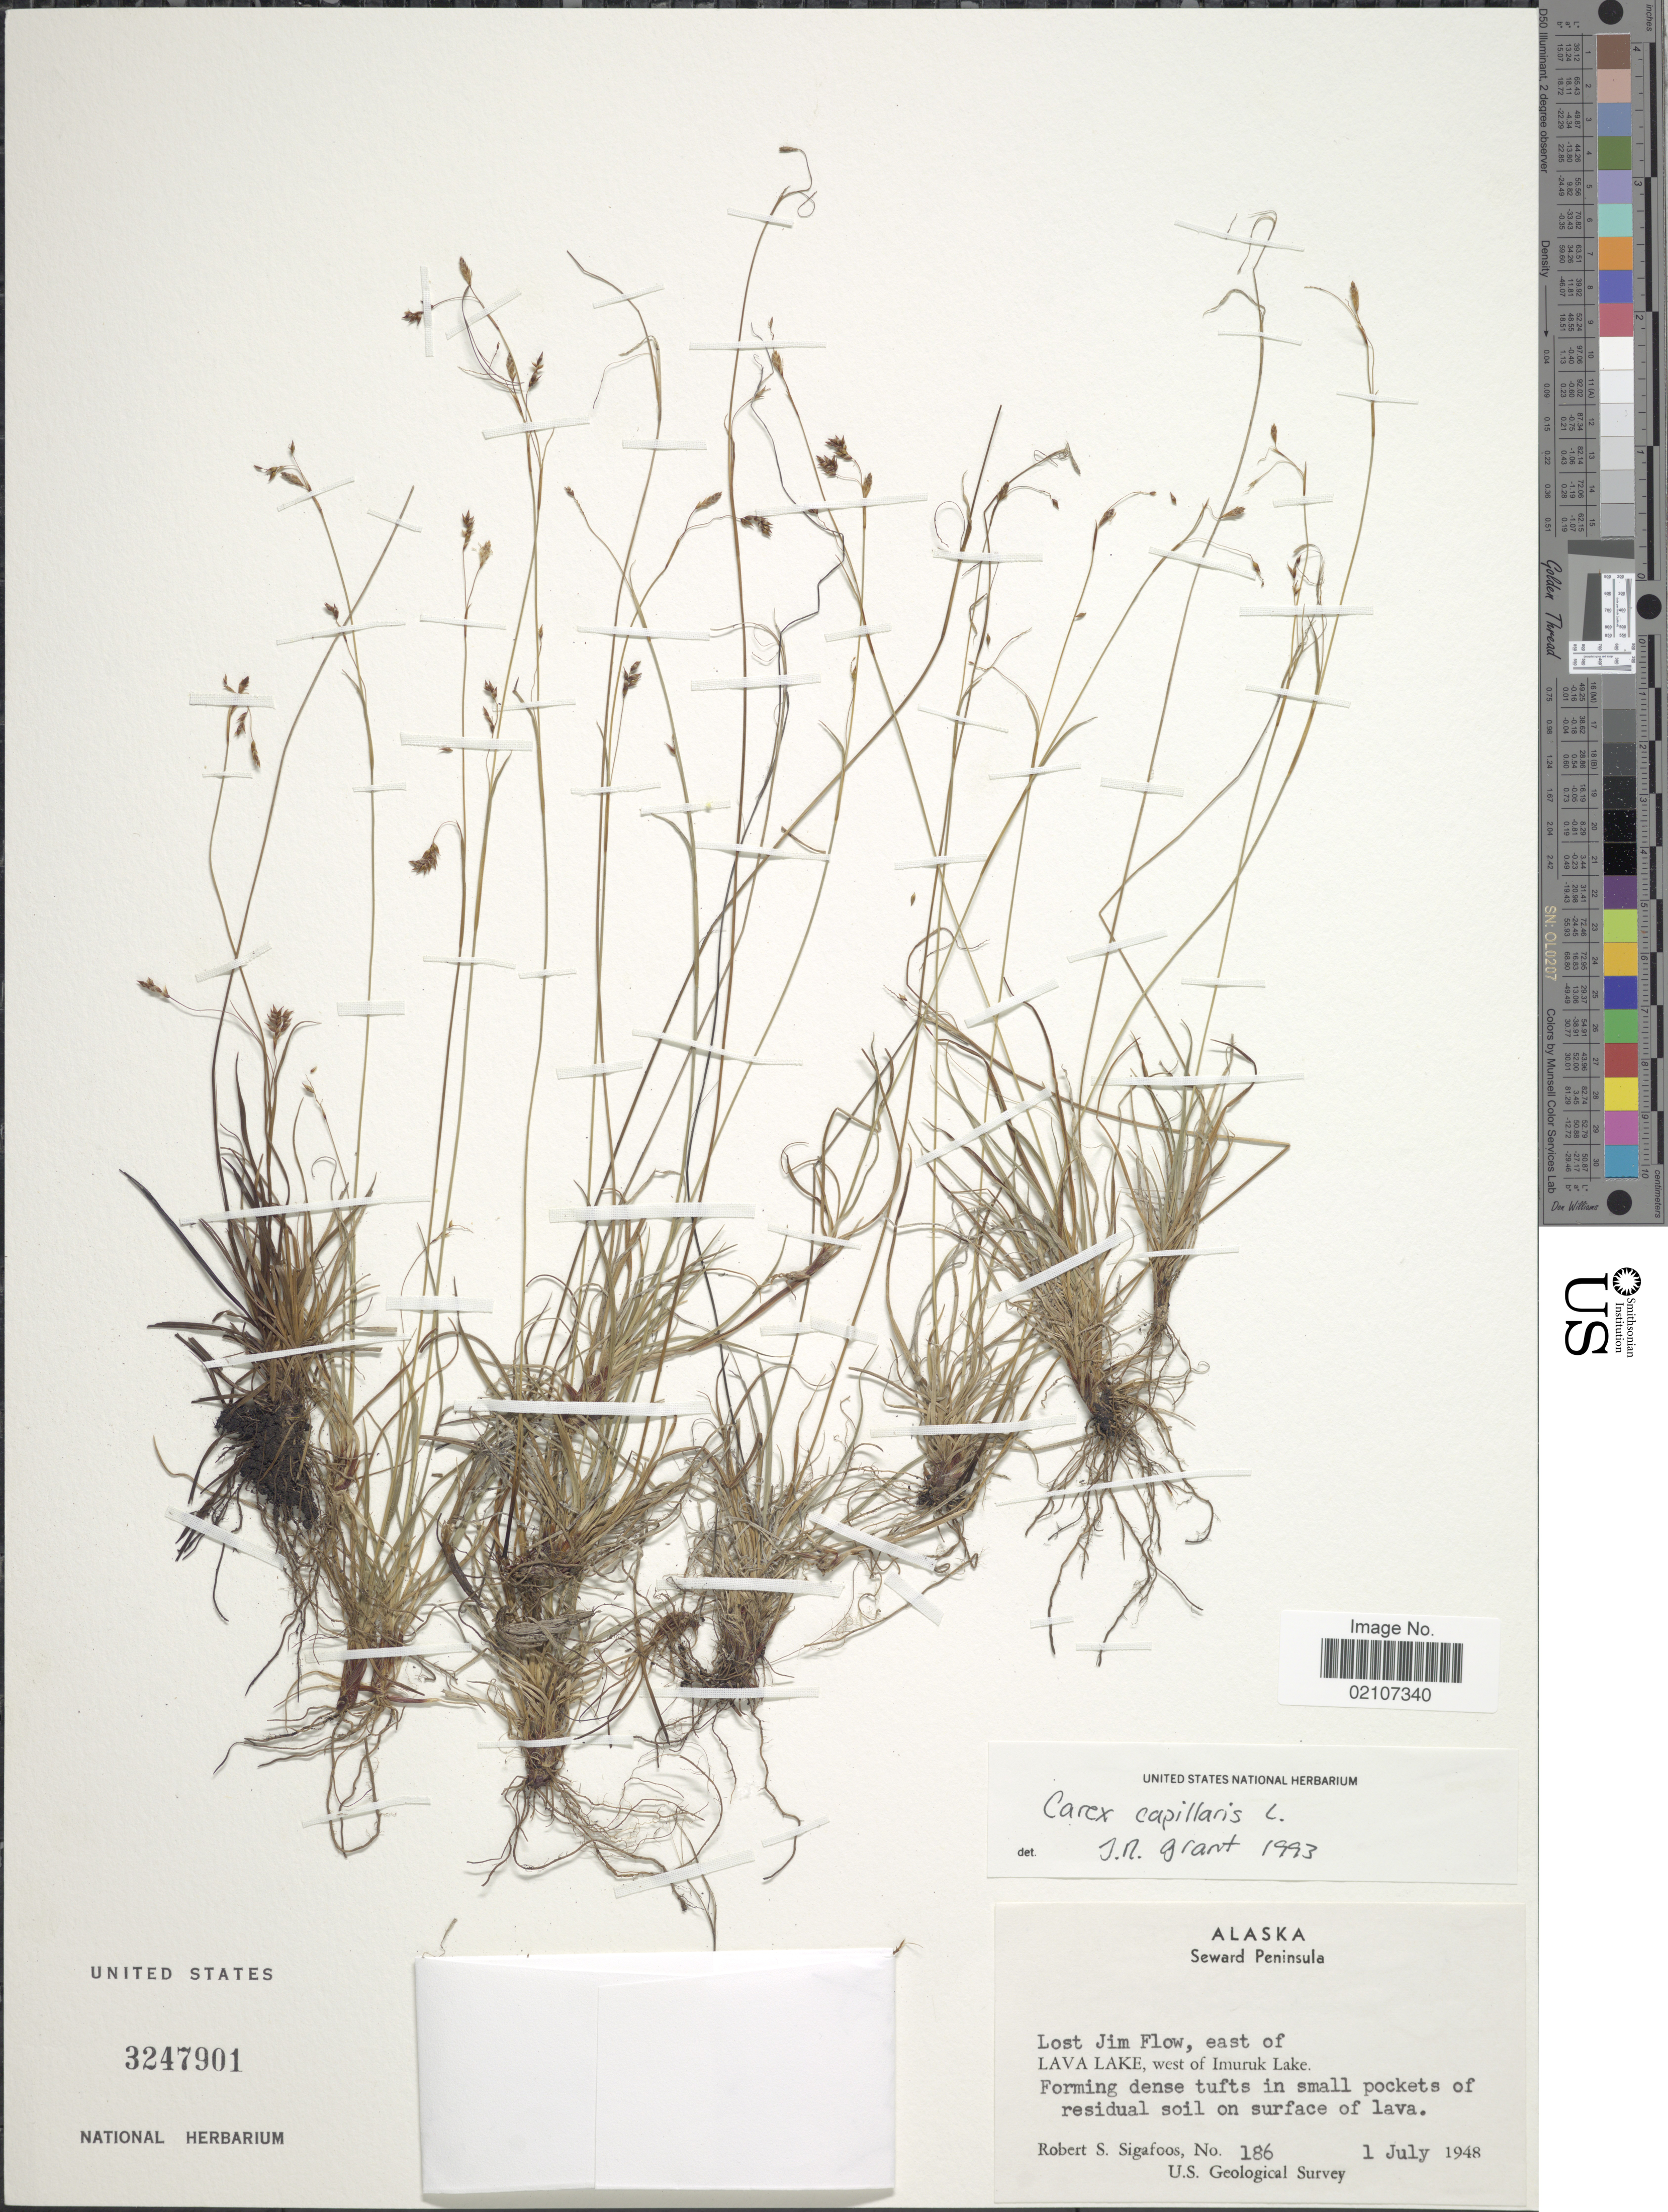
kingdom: Plantae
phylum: Tracheophyta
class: Liliopsida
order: Poales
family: Cyperaceae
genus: Carex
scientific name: Carex capillaris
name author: L.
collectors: R. Sigafoos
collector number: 186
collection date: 1948-07-01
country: United States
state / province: Alaska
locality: Seward Peninsula. Lost Jim Flow, east of Lava Lake, west of Imuruk Lake.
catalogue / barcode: US 3247901